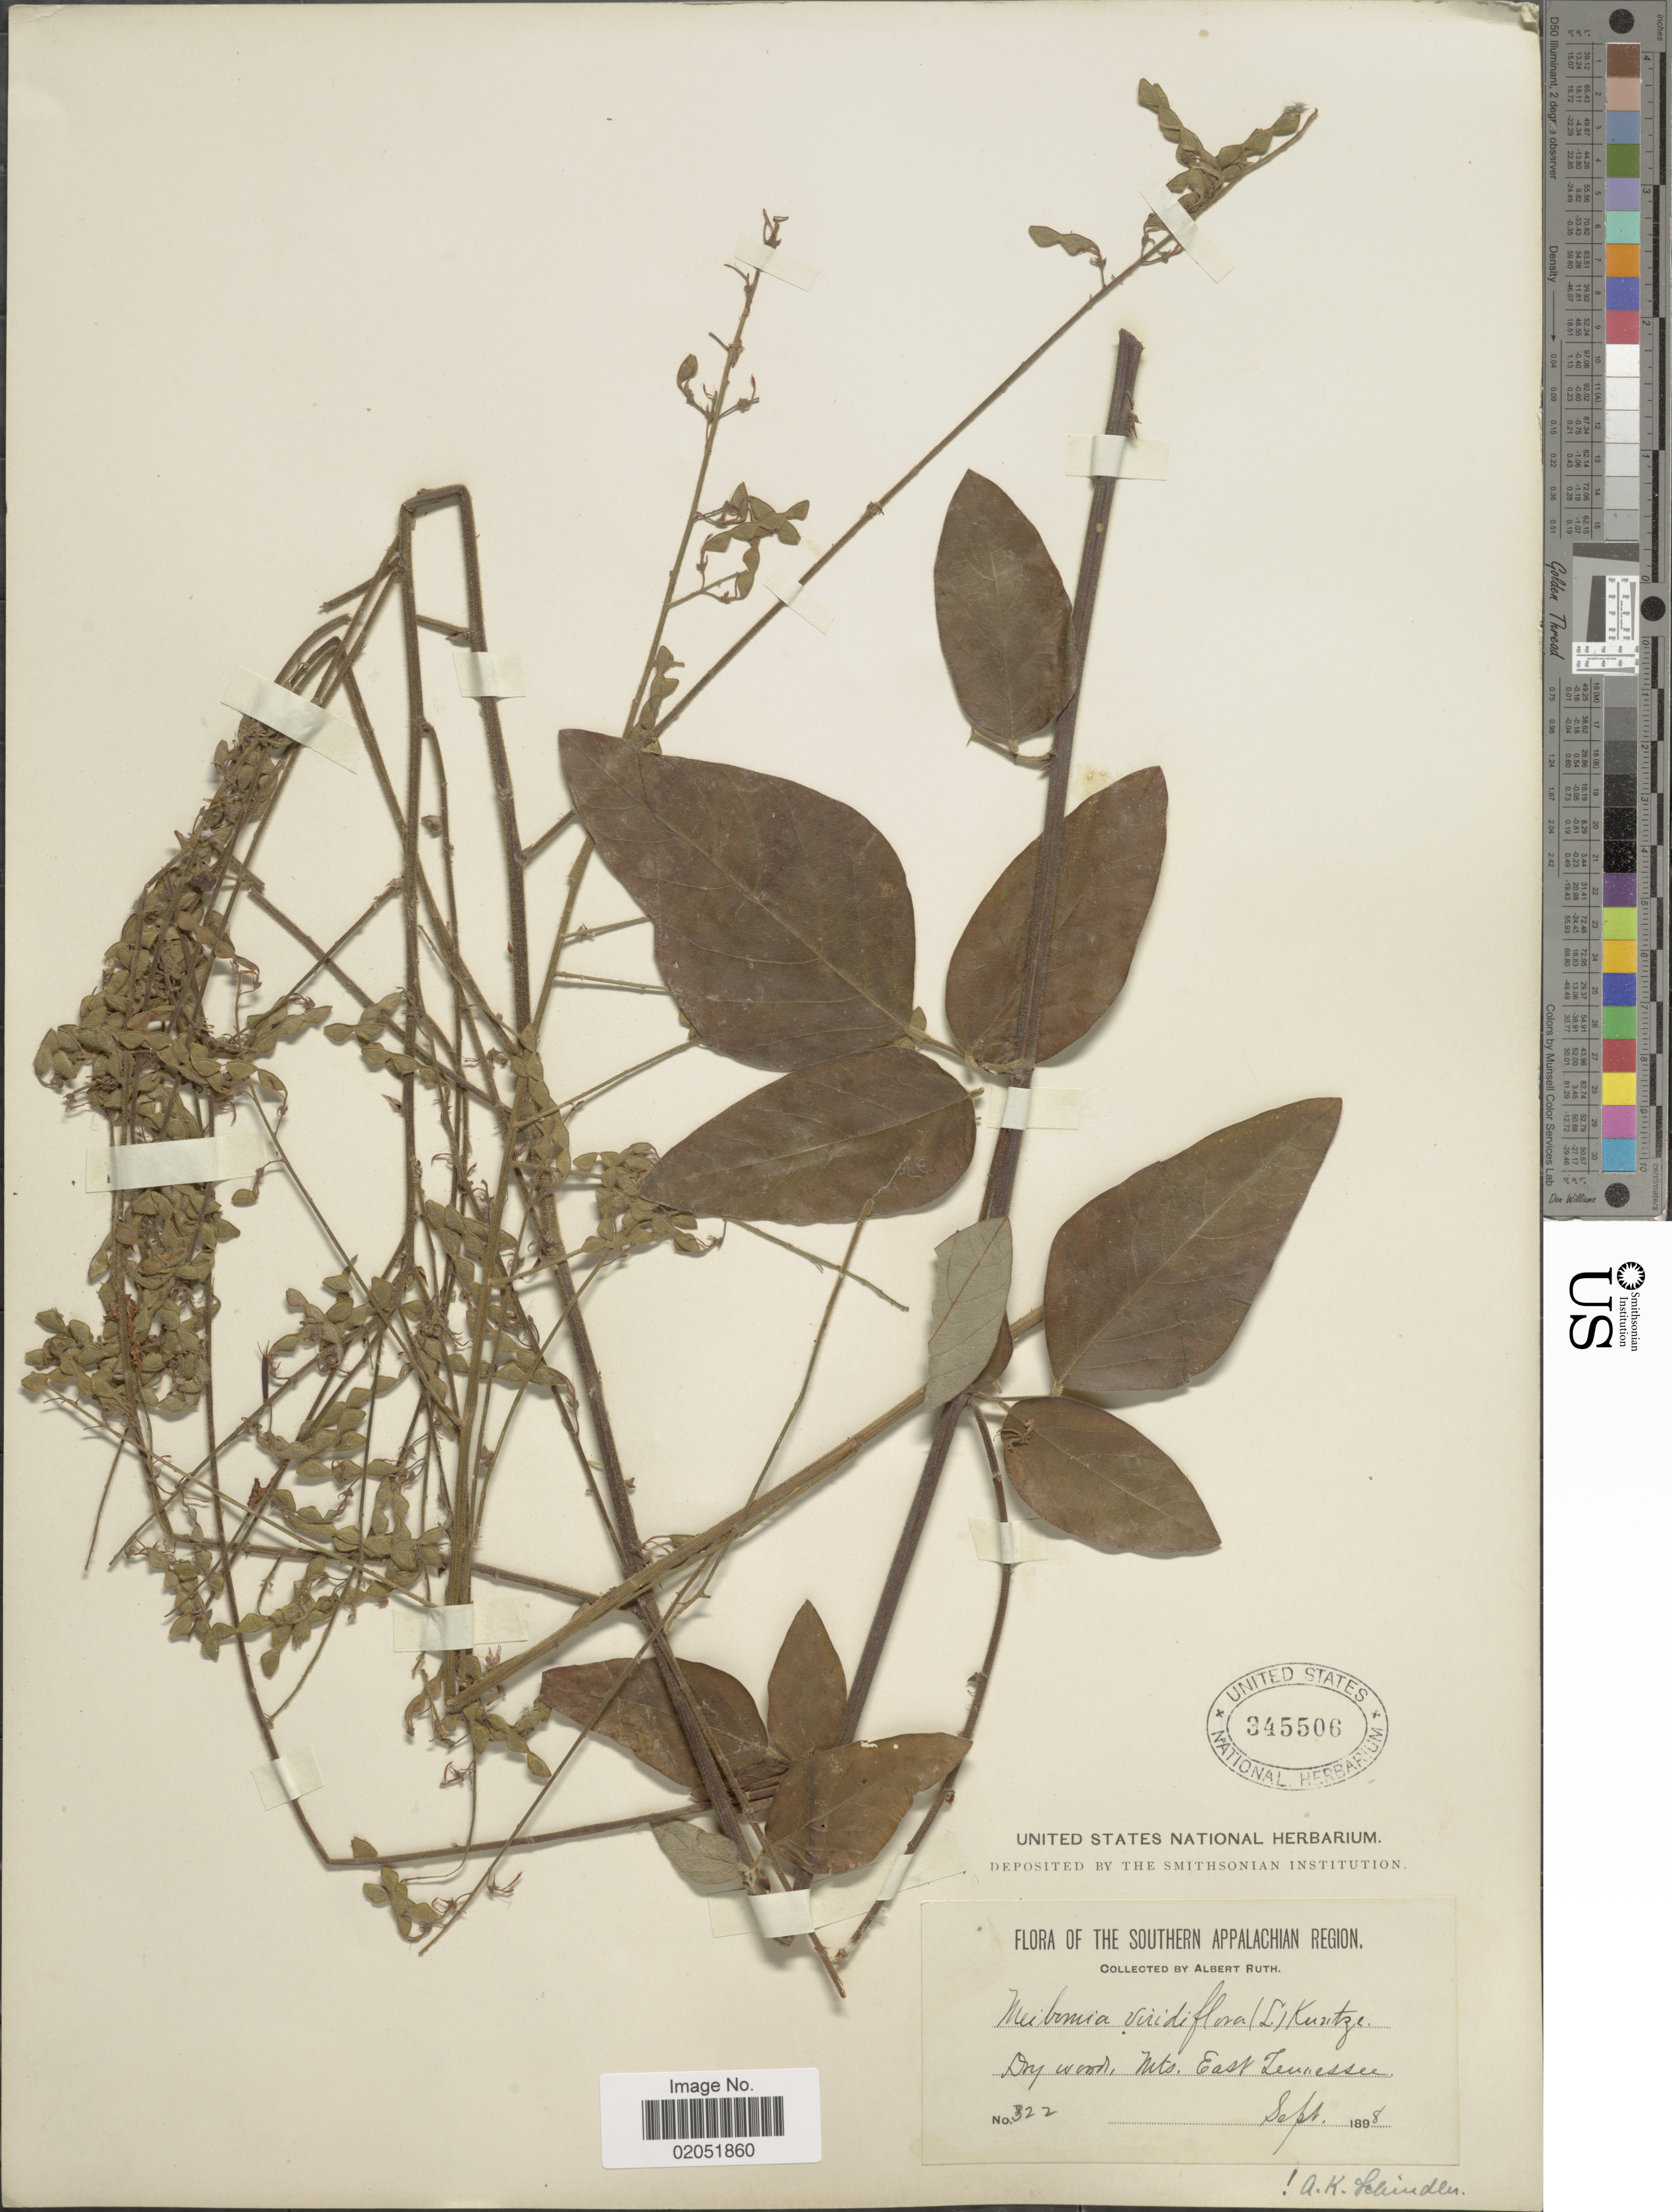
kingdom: Plantae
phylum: Tracheophyta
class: Magnoliopsida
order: Fabales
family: Fabaceae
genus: Desmodium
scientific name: Desmodium viridiflorum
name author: (L.) DC.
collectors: A. Ruth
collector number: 322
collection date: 1898-09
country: United States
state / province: Tennessee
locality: Dry woods, Mts. East Tennessee.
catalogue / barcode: US 345506